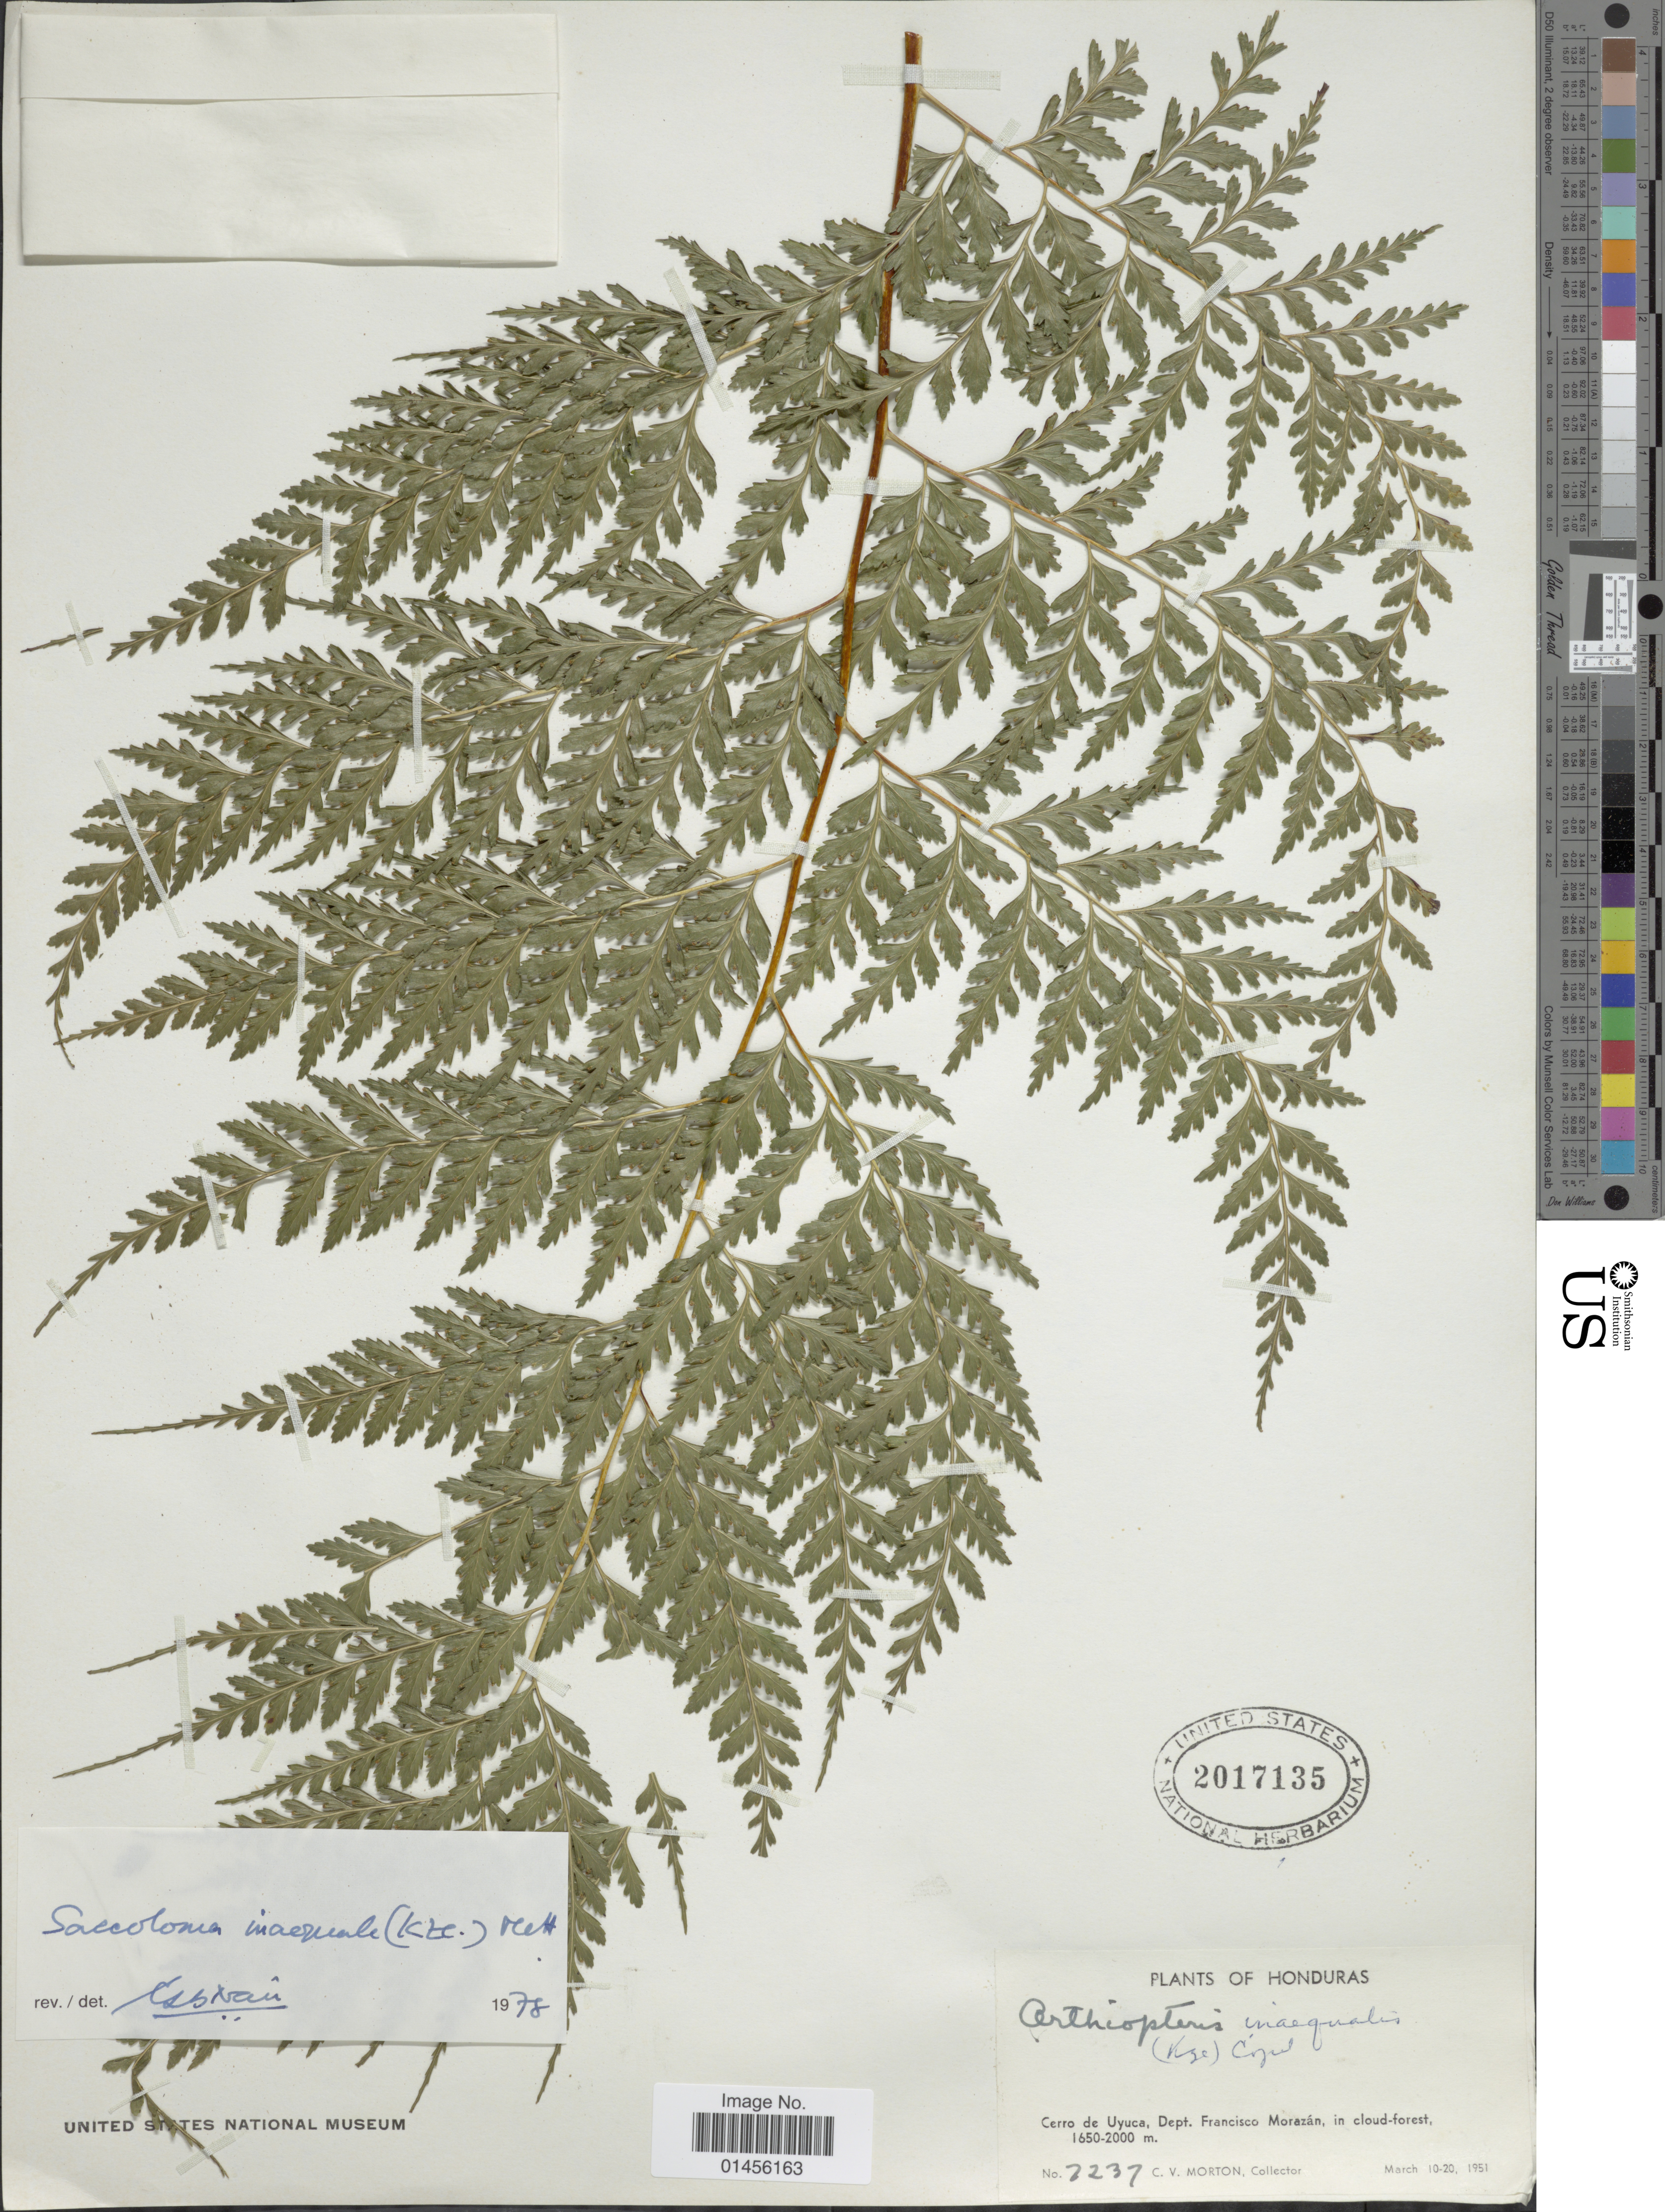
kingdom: Plantae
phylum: Tracheophyta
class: Polypodiopsida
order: Polypodiales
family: Saccolomataceae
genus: Saccoloma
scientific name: Saccoloma inaequale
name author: (Kunze) Mett.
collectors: C. V. Morton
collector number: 7237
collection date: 1951-03-10/1951-03-20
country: Honduras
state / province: Fco. Morazán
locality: Cerro de Uyuca,Dept Francisco Morazán, in cloud-forest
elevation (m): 1650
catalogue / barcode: US 2017135